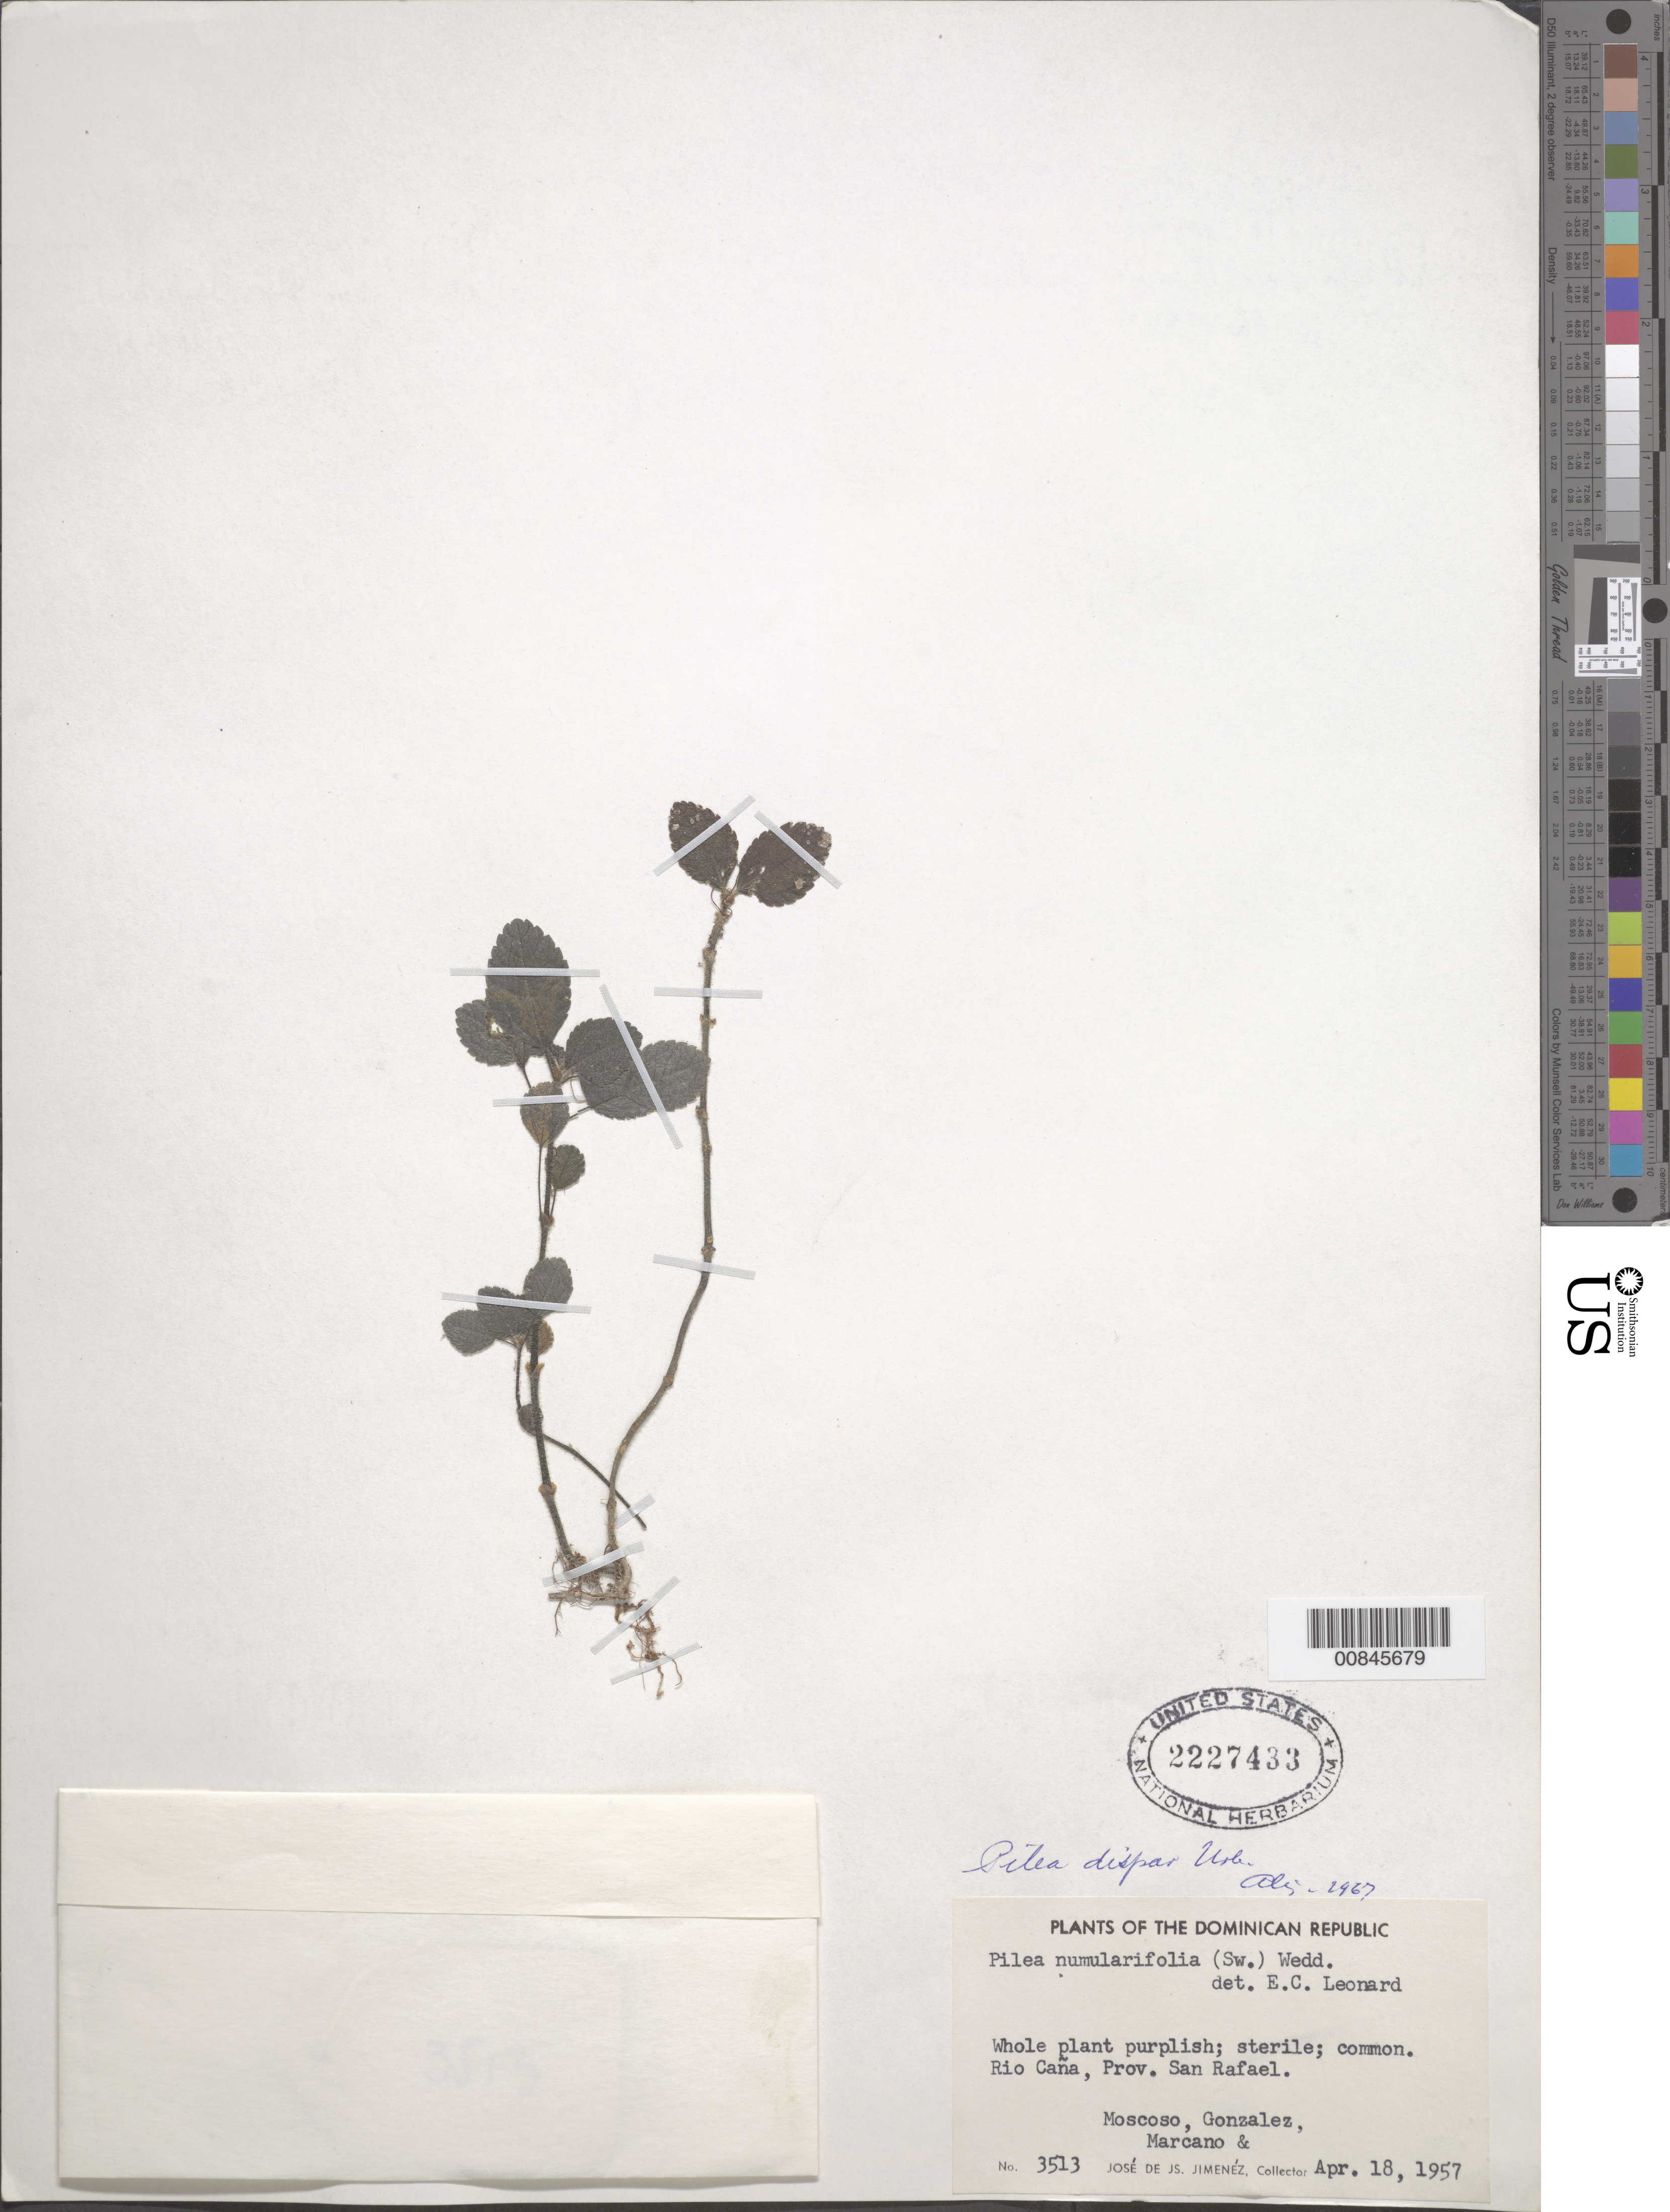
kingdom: Plantae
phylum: Tracheophyta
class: Magnoliopsida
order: Rosales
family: Urticaceae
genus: Pilea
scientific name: Pilea dispar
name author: Urb.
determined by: Liogier, Alain H.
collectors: J. J. Jiménez, -. Moscoso, -. Gonzalez & E. J. Marcano F.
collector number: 3513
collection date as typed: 18 Apr 1957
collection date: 1957-04-18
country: Dominican Republic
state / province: Elías Piña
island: Hispaniola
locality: Río Caña, Prov. San Rafael (obsolete).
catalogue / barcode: US 2227433